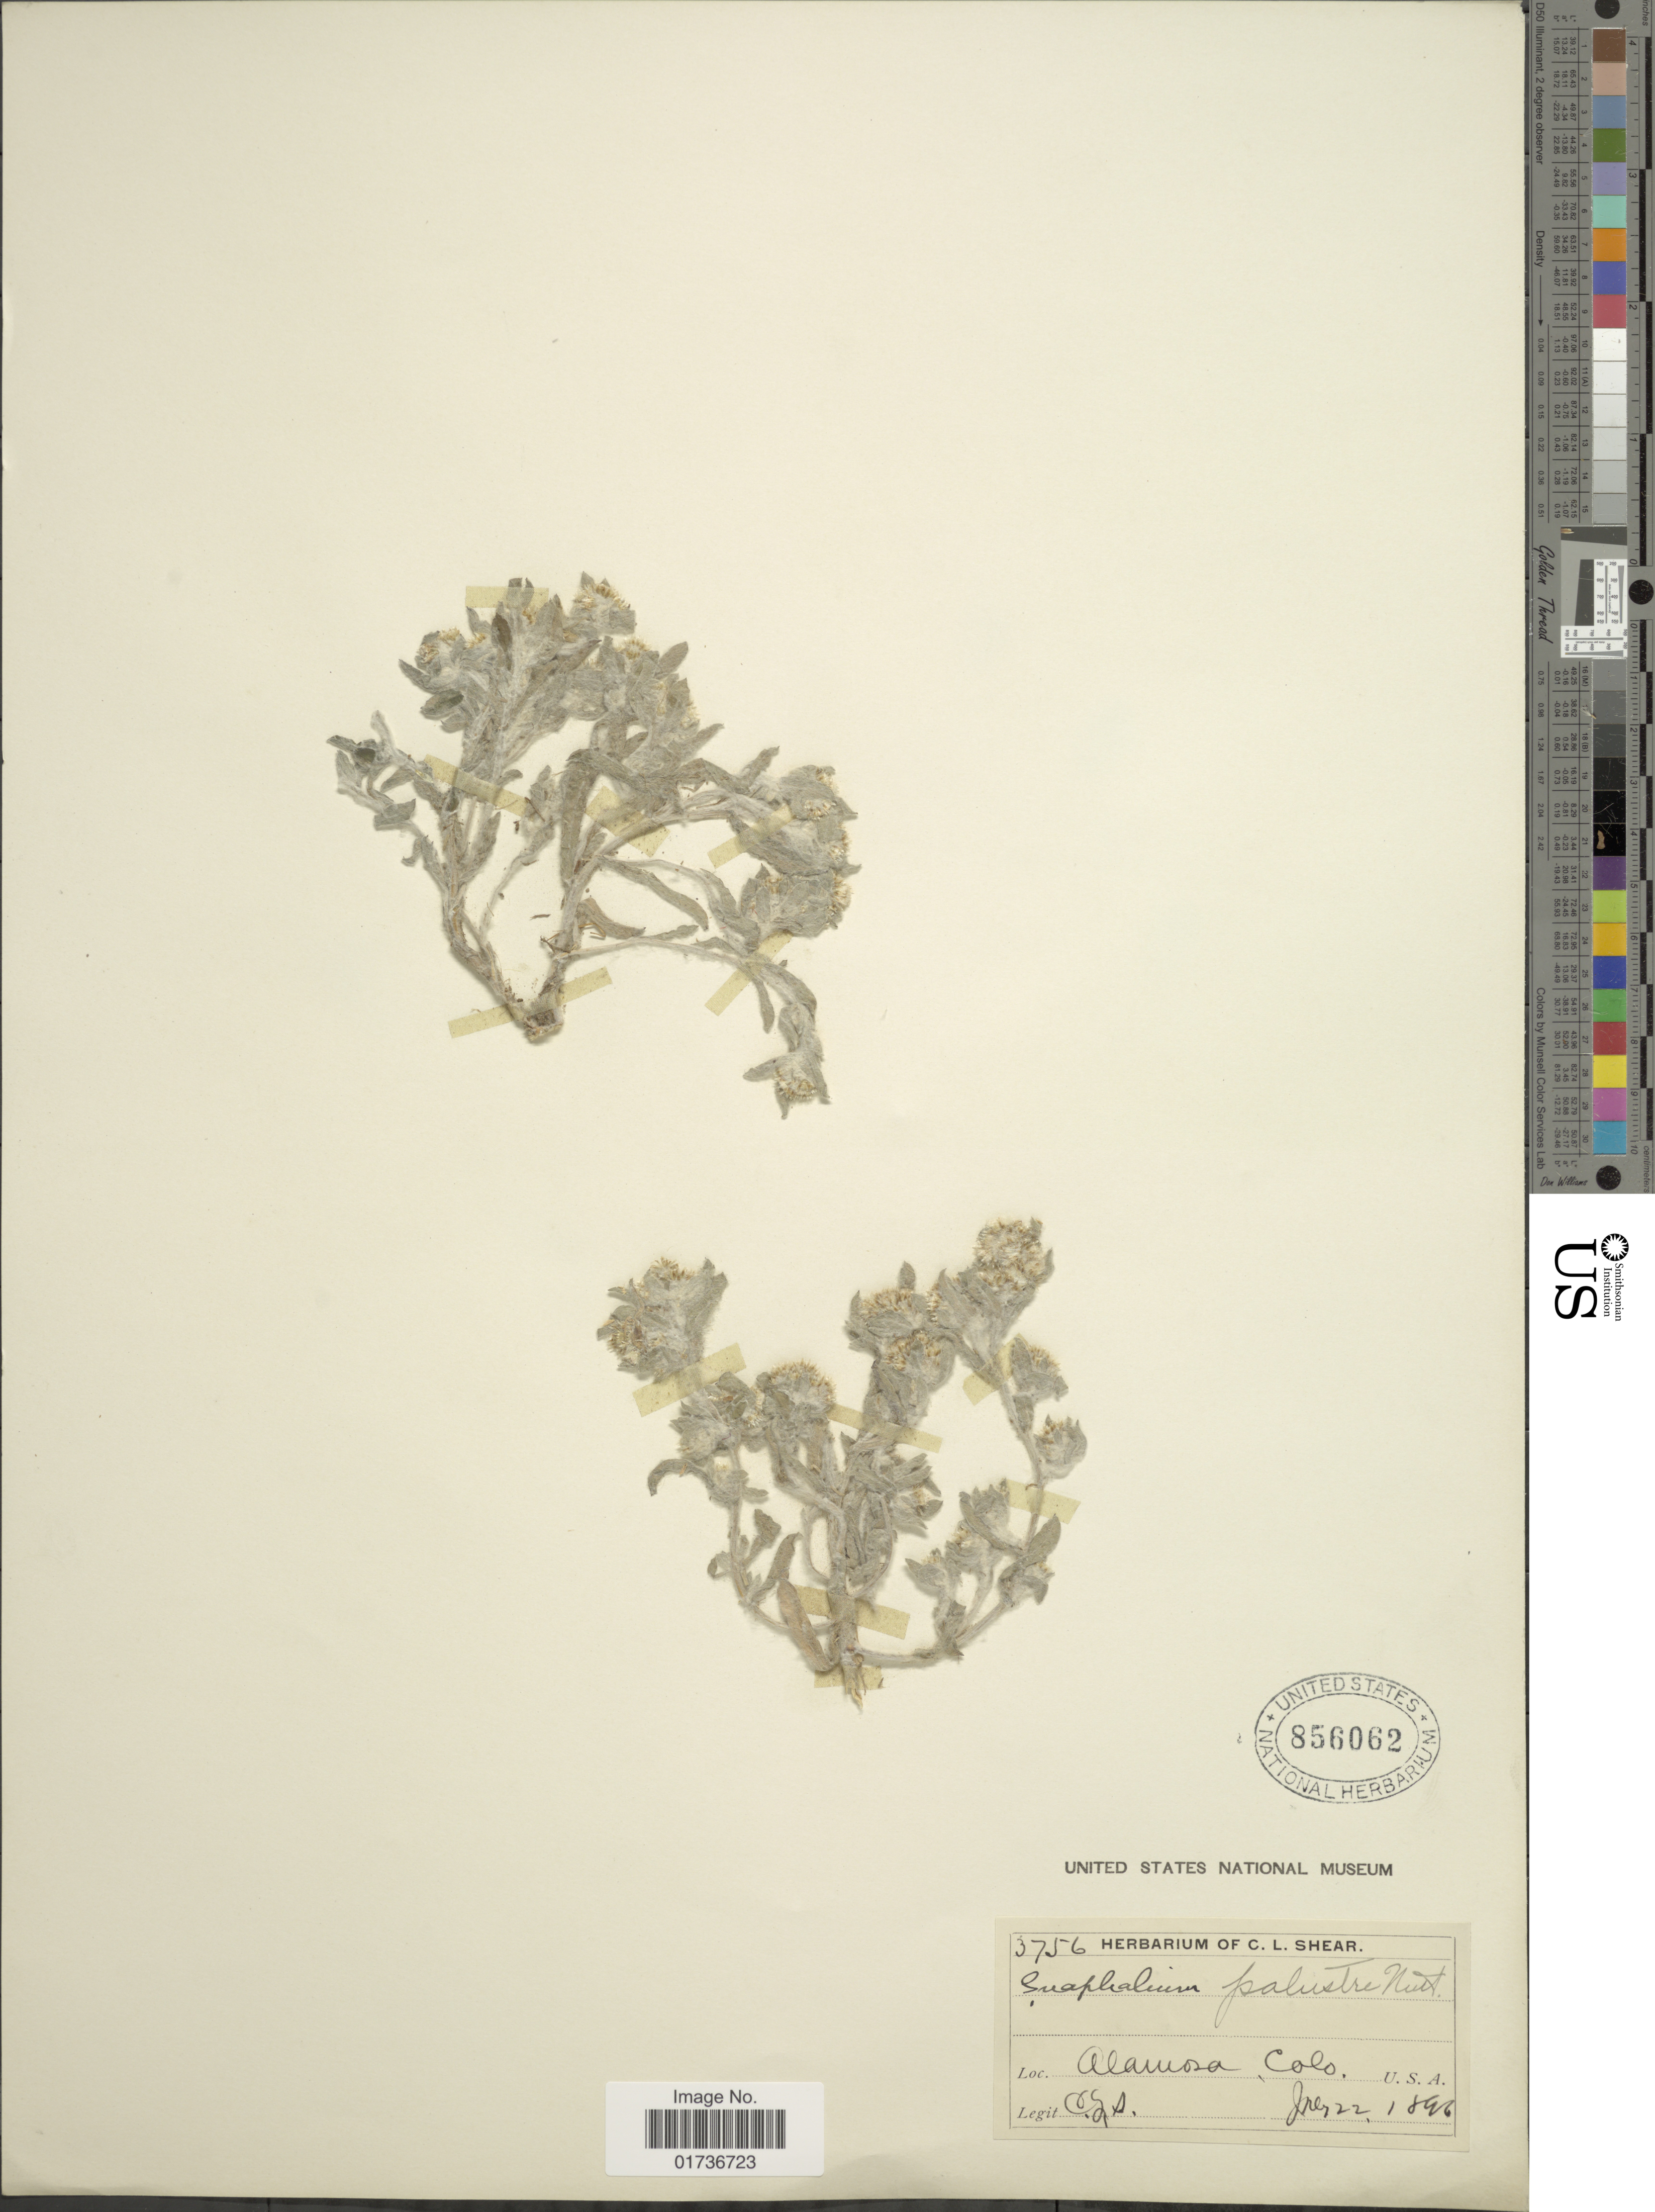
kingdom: Plantae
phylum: Tracheophyta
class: Magnoliopsida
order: Asterales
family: Asteraceae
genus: Gnaphalium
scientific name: Gnaphalium palustre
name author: Nutt.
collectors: C. L. Shear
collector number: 3756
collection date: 1896-06-22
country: United States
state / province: Colorado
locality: Alamosa, Colo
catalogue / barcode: US 856062